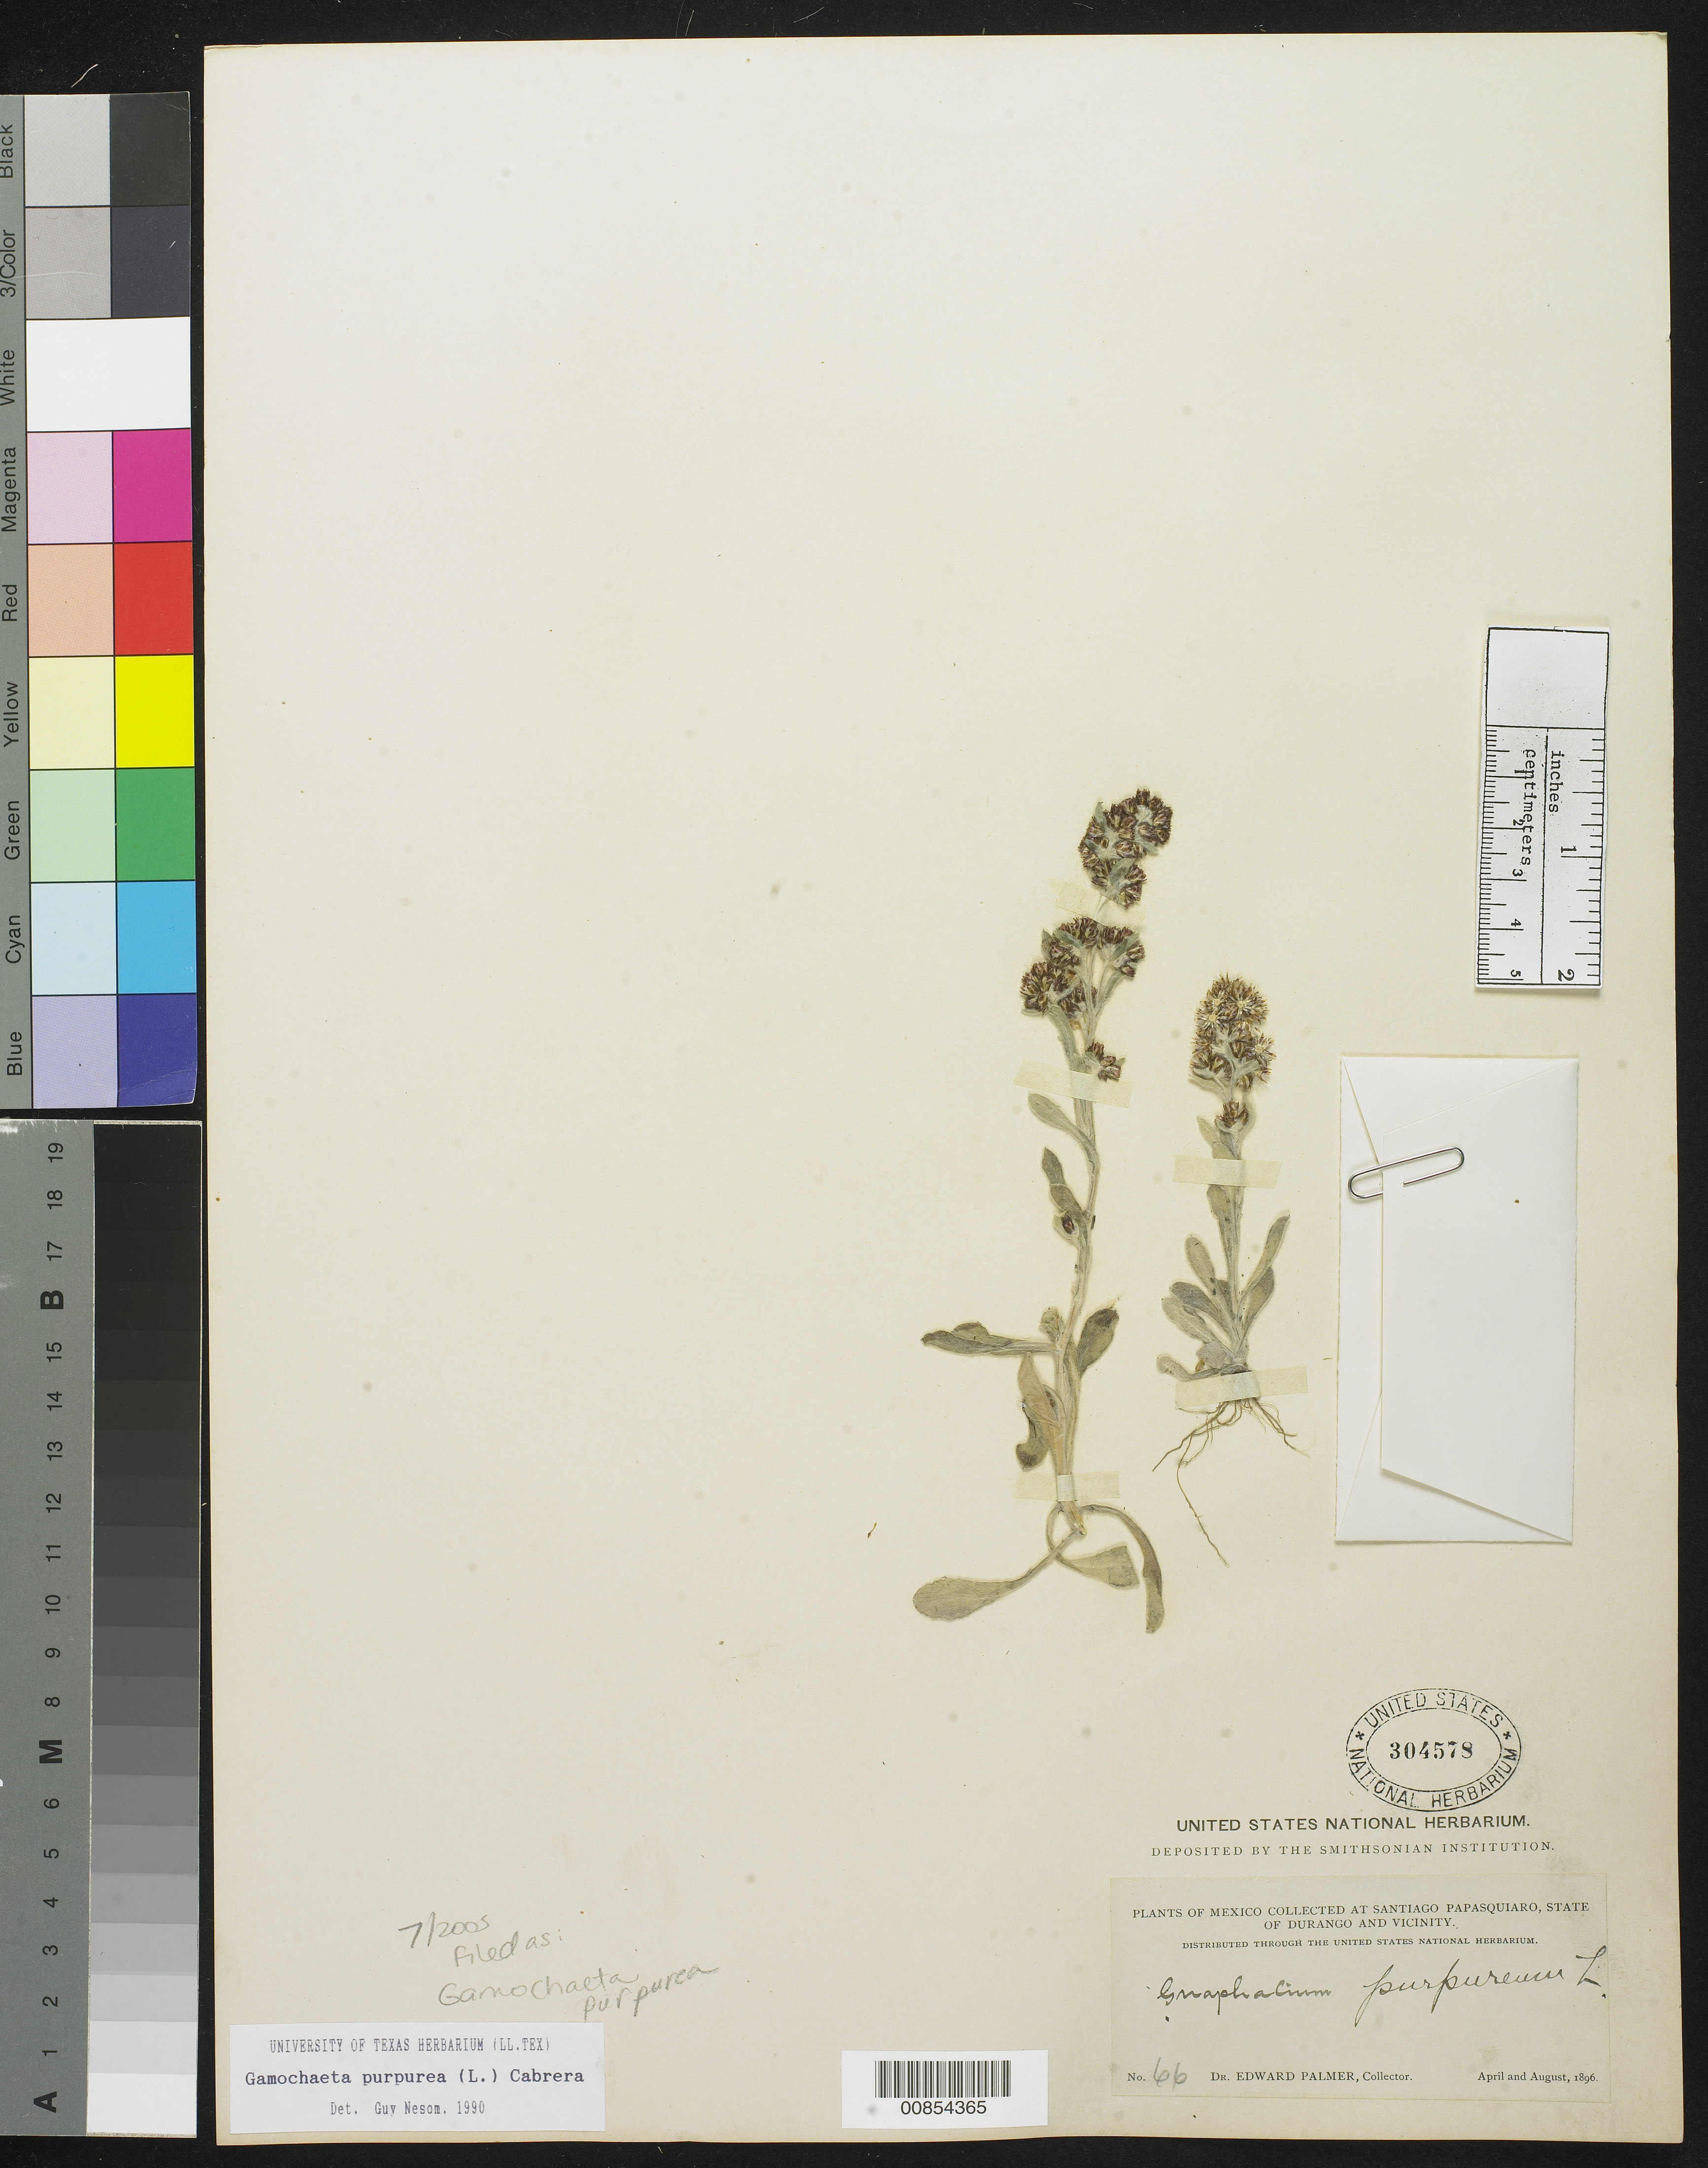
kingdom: Plantae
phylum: Tracheophyta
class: Magnoliopsida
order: Asterales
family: Asteraceae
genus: Gamochaeta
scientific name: Gamochaeta purpurea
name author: (L.) Cabrera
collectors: E. Palmer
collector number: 66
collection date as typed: Apr 1896 to -- Aug 1896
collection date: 1896-04/1896-08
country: Mexico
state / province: Durango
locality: Santiago Papasquiaro, Durango and vicinity.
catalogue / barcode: US 304578